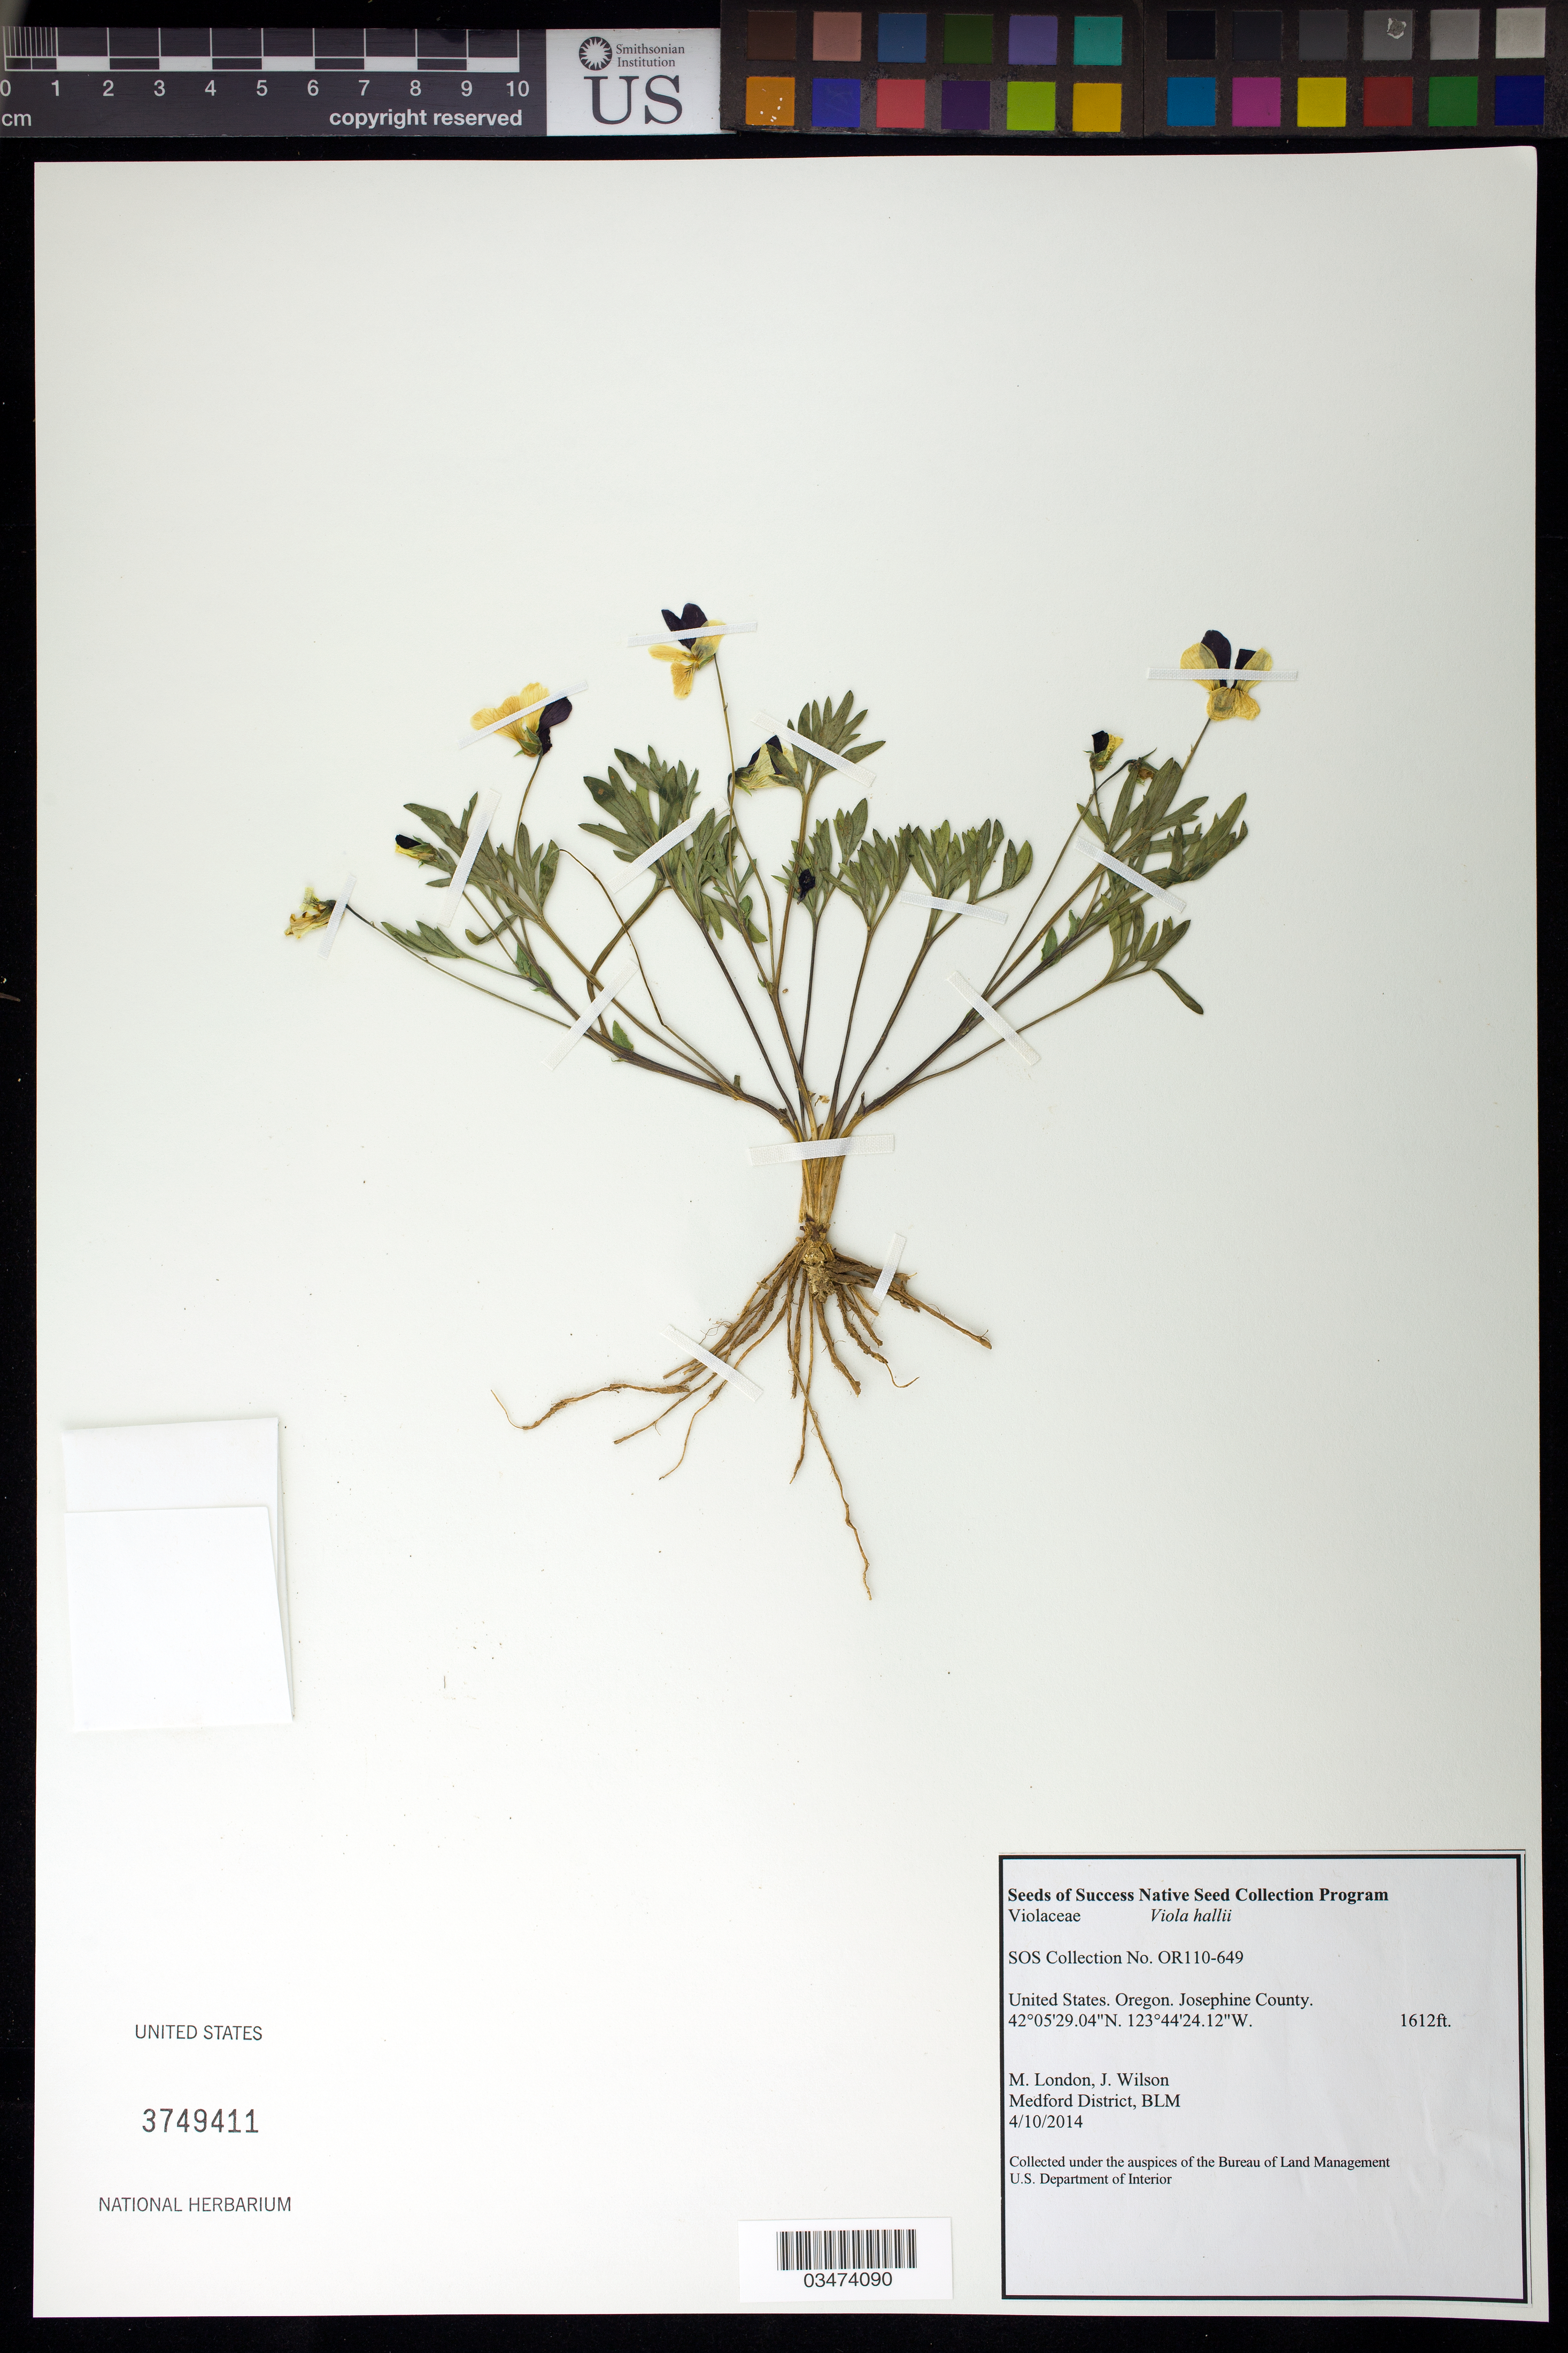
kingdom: Plantae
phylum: Tracheophyta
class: Magnoliopsida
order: Malpighiales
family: Violaceae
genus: Viola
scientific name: Viola hallii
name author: A. Gray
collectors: M. London & J. Wilson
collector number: OR110-649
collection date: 2014-04-10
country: United States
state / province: Oregon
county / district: Josephine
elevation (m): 491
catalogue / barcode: US 3749411